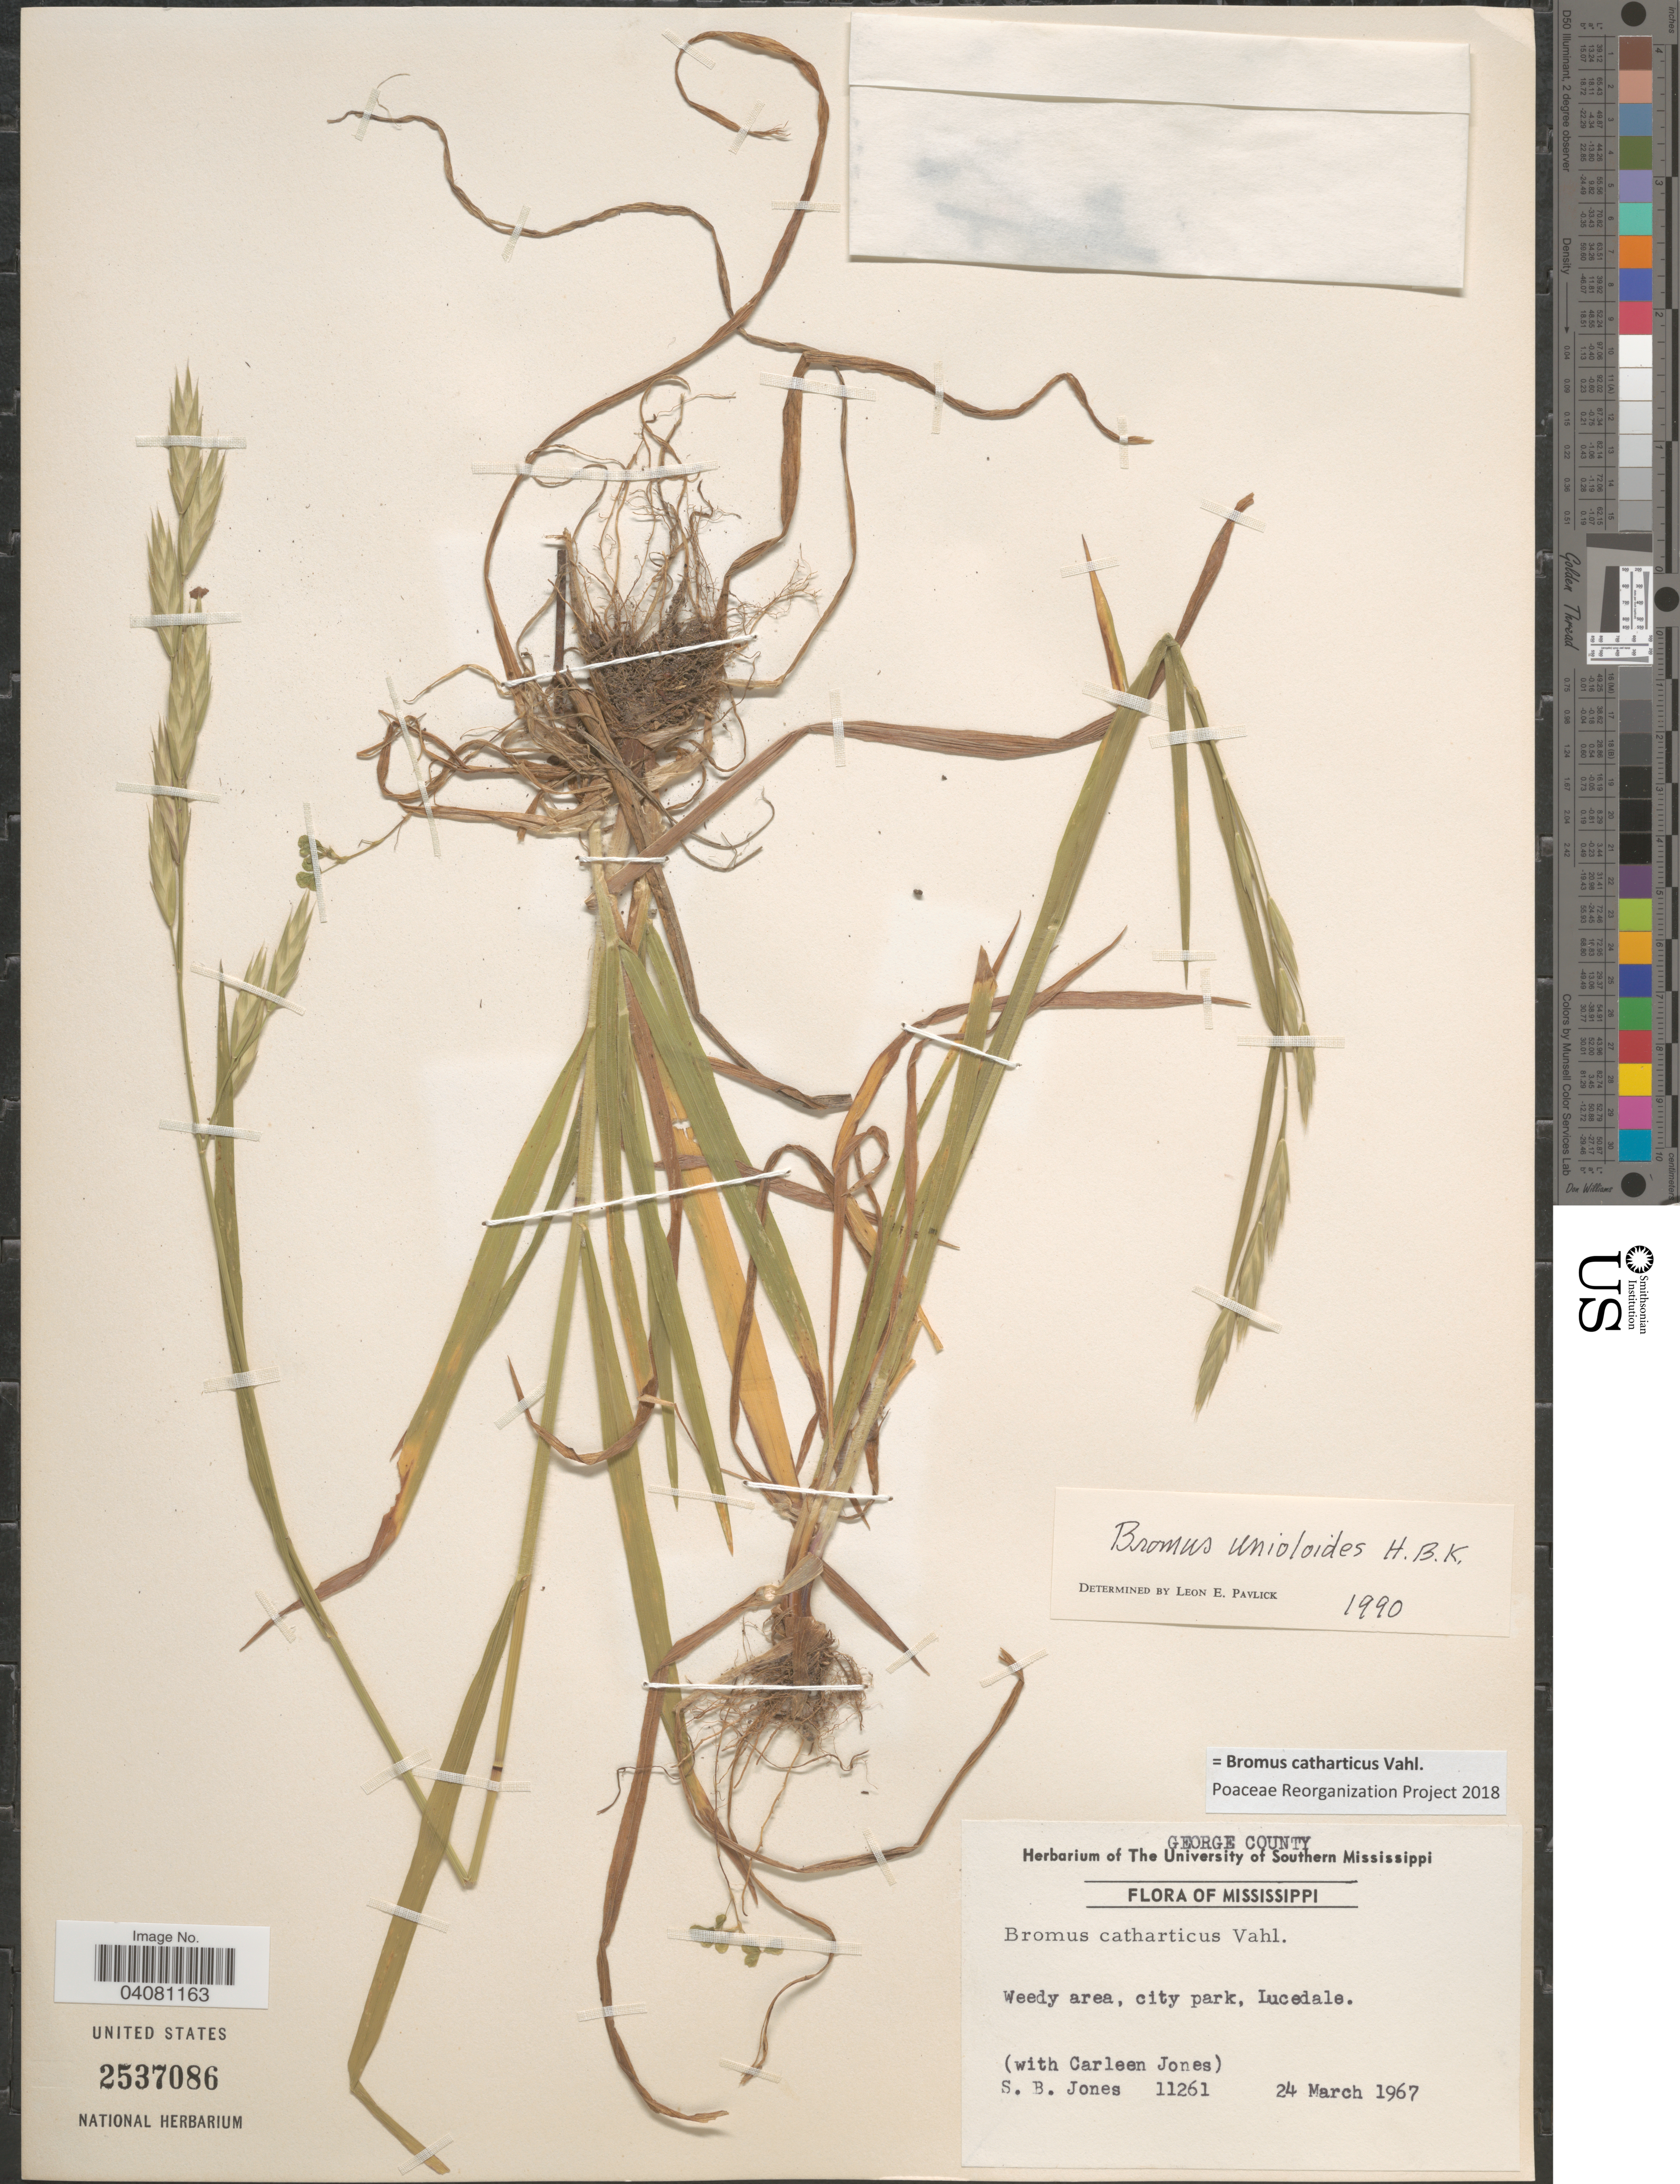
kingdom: Plantae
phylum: Tracheophyta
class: Liliopsida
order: Poales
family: Poaceae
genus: Bromus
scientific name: Bromus catharticus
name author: Vahl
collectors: S. B. Jones & Carleen Jones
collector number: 11261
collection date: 1967-03-24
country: United States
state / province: Mississippi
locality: George County. Weedy area, city park, Lucedale.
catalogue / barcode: US 2537086